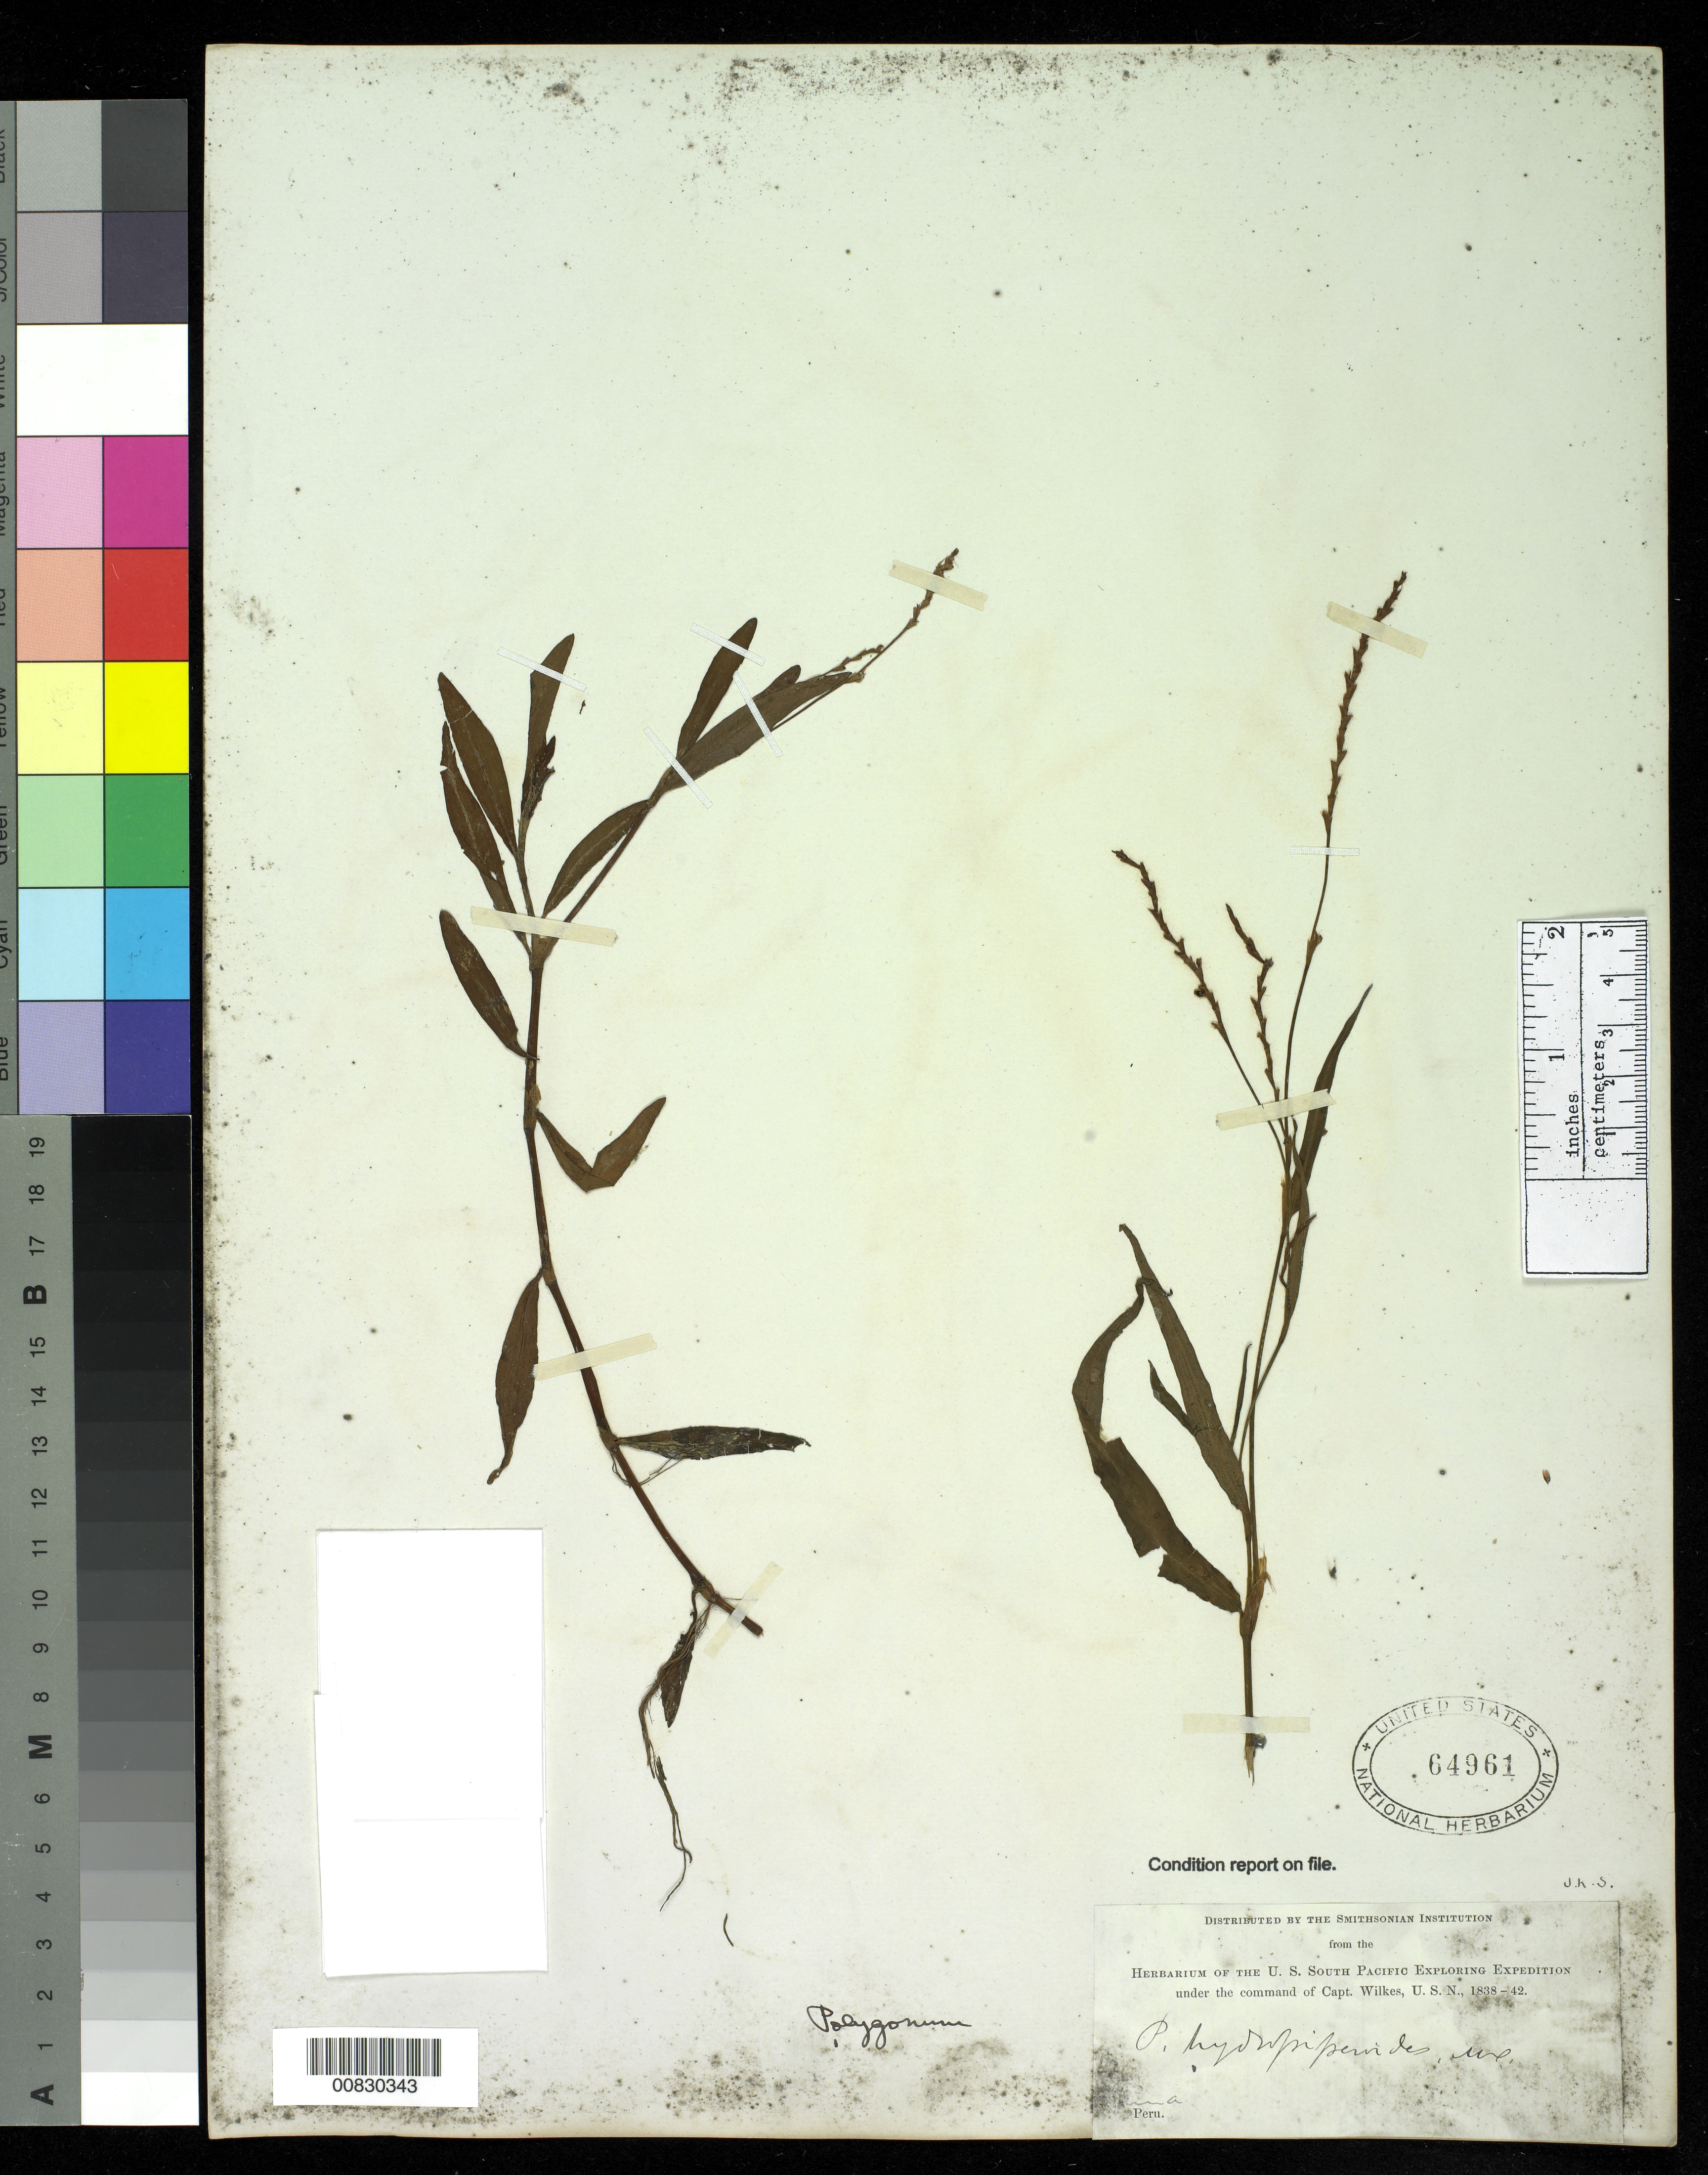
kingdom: Plantae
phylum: Tracheophyta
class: Magnoliopsida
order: Caryophyllales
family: Polygonaceae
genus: Polygonum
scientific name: Polygonum hydropiperoides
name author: Michx.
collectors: Wilkes Explor. Exped.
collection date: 1838/1842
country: Peru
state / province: Lima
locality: Lima Peru.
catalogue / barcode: US 64961